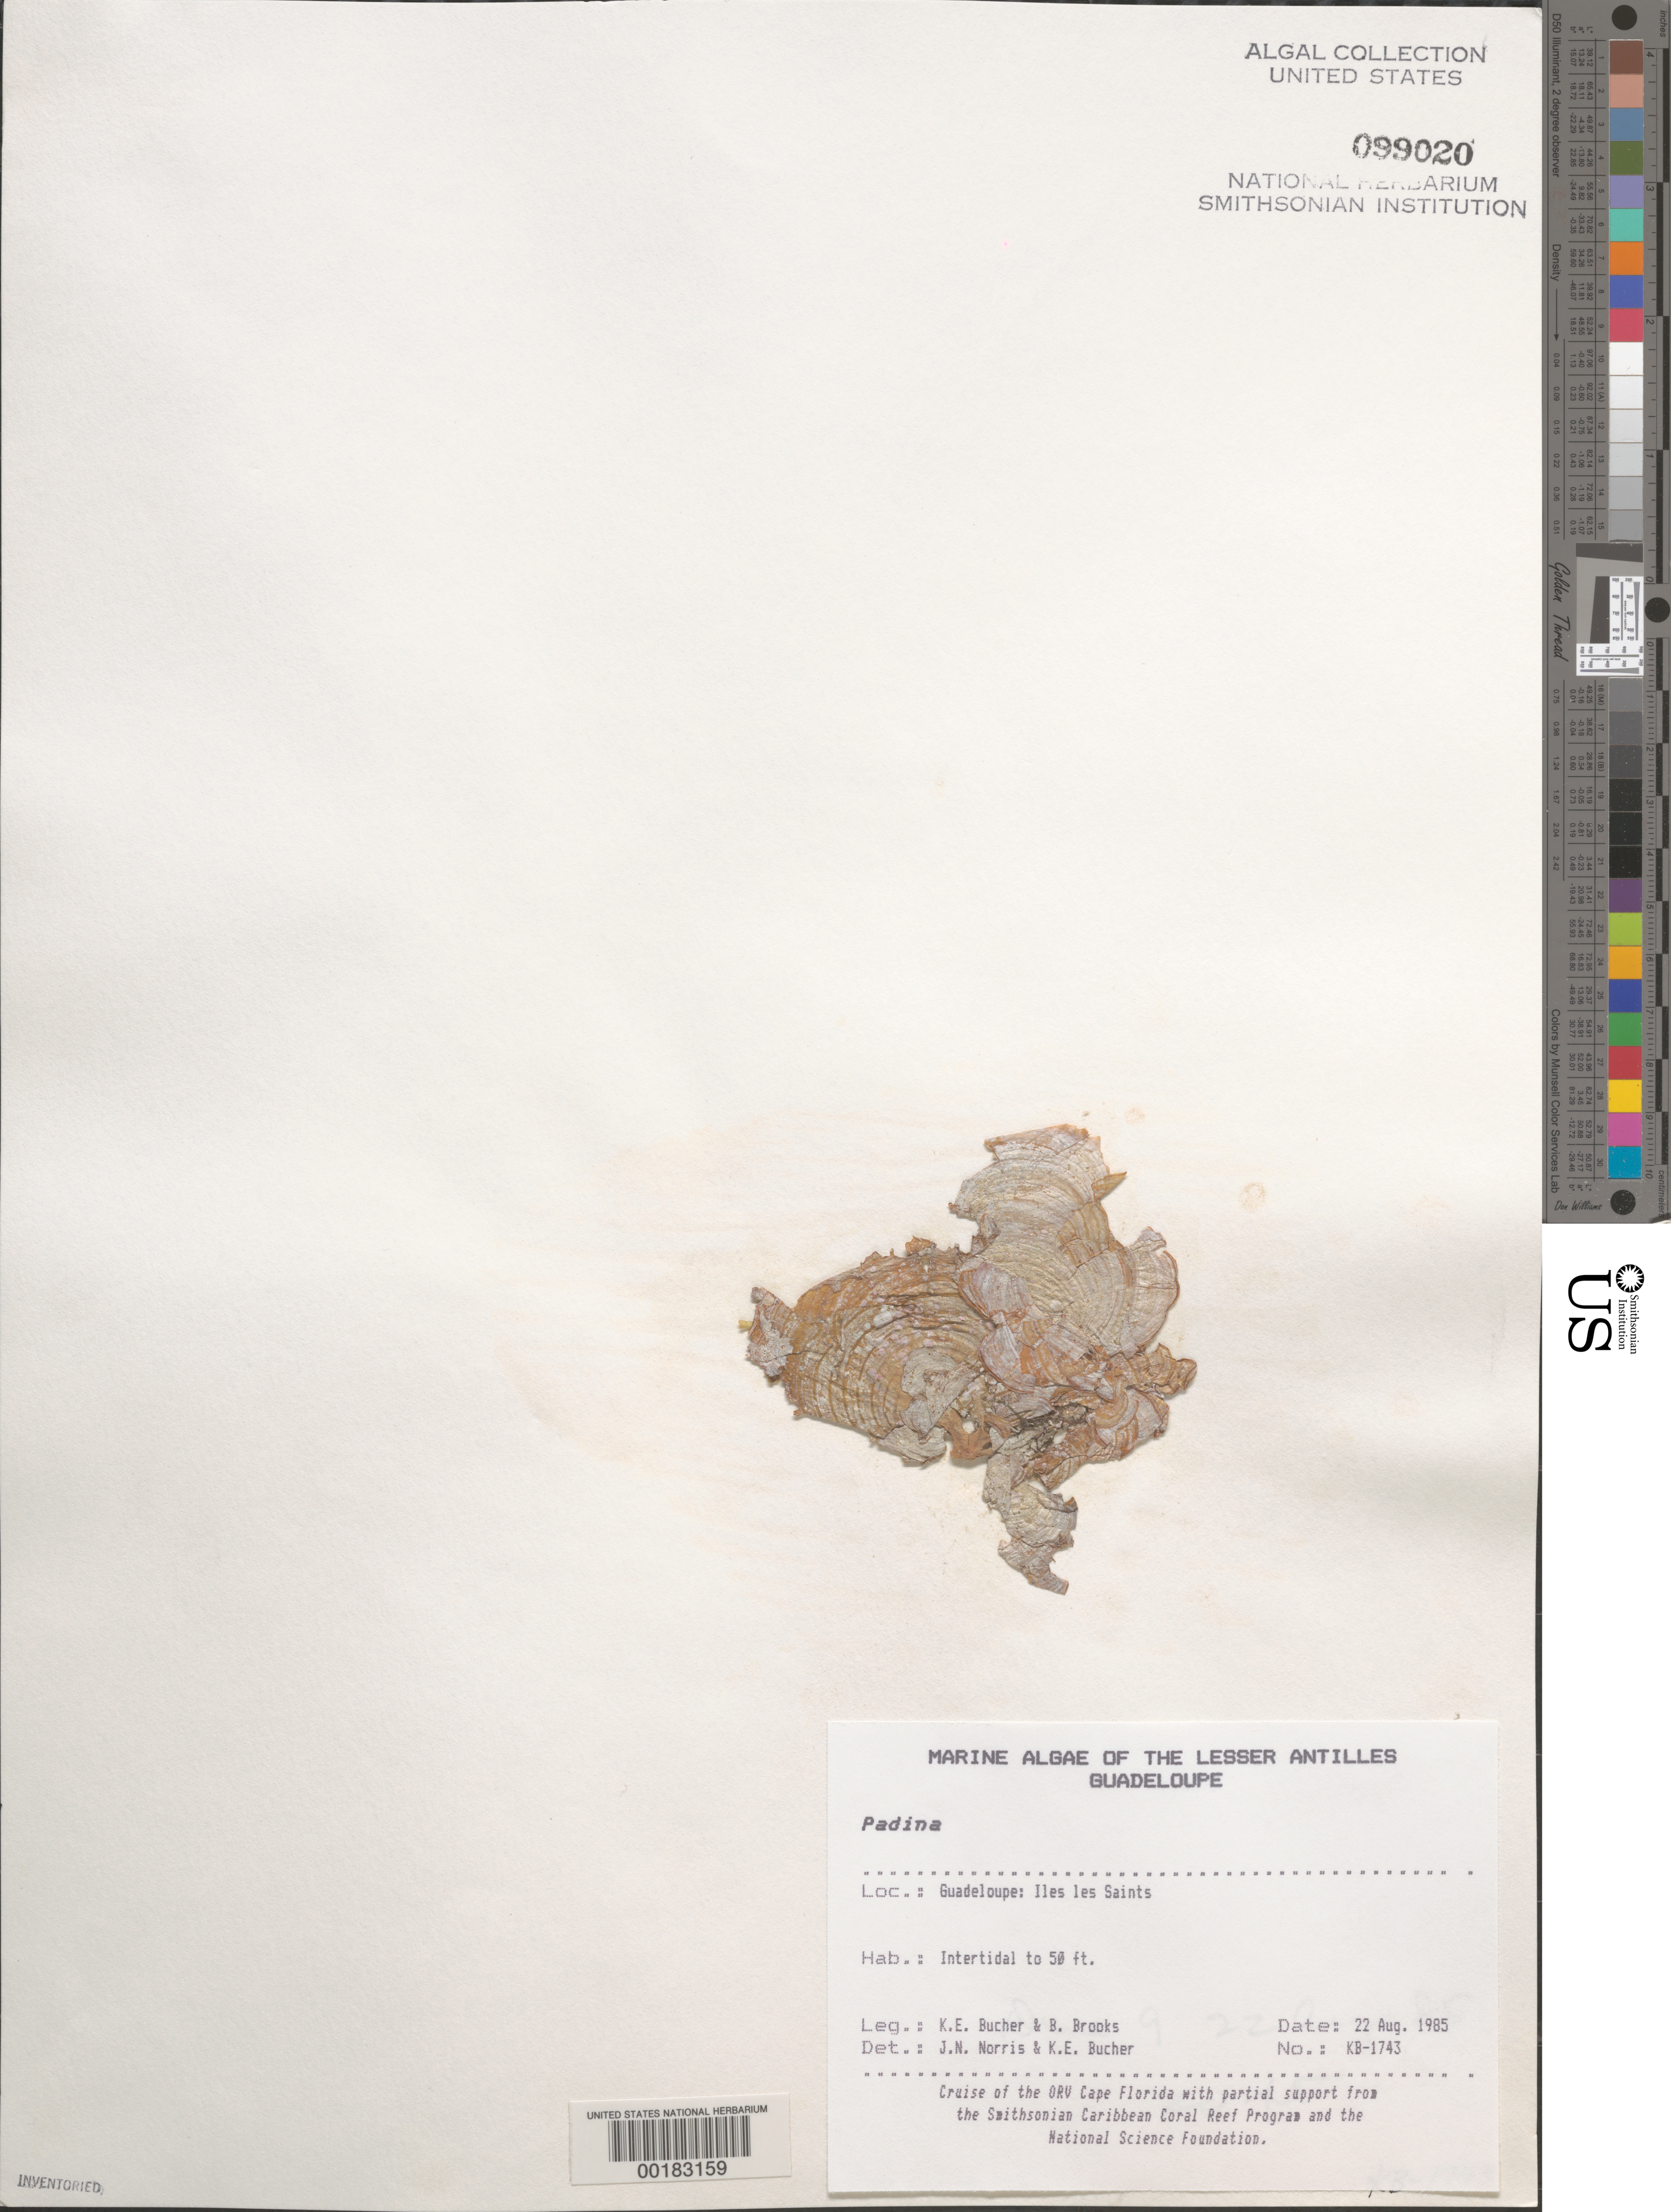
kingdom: Chromista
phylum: Ochrophyta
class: Phaeophyceae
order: Dictyotales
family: Dictyotaceae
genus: Padina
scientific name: Padina sp.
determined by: Norris, J. N.; Bucher, K. E.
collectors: K. E. Bucher & B. Brooks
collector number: Kb-1743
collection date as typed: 22 Aug 1985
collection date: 1985-08-22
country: Guadeloupe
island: Iles des Saintes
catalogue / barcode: US 99020